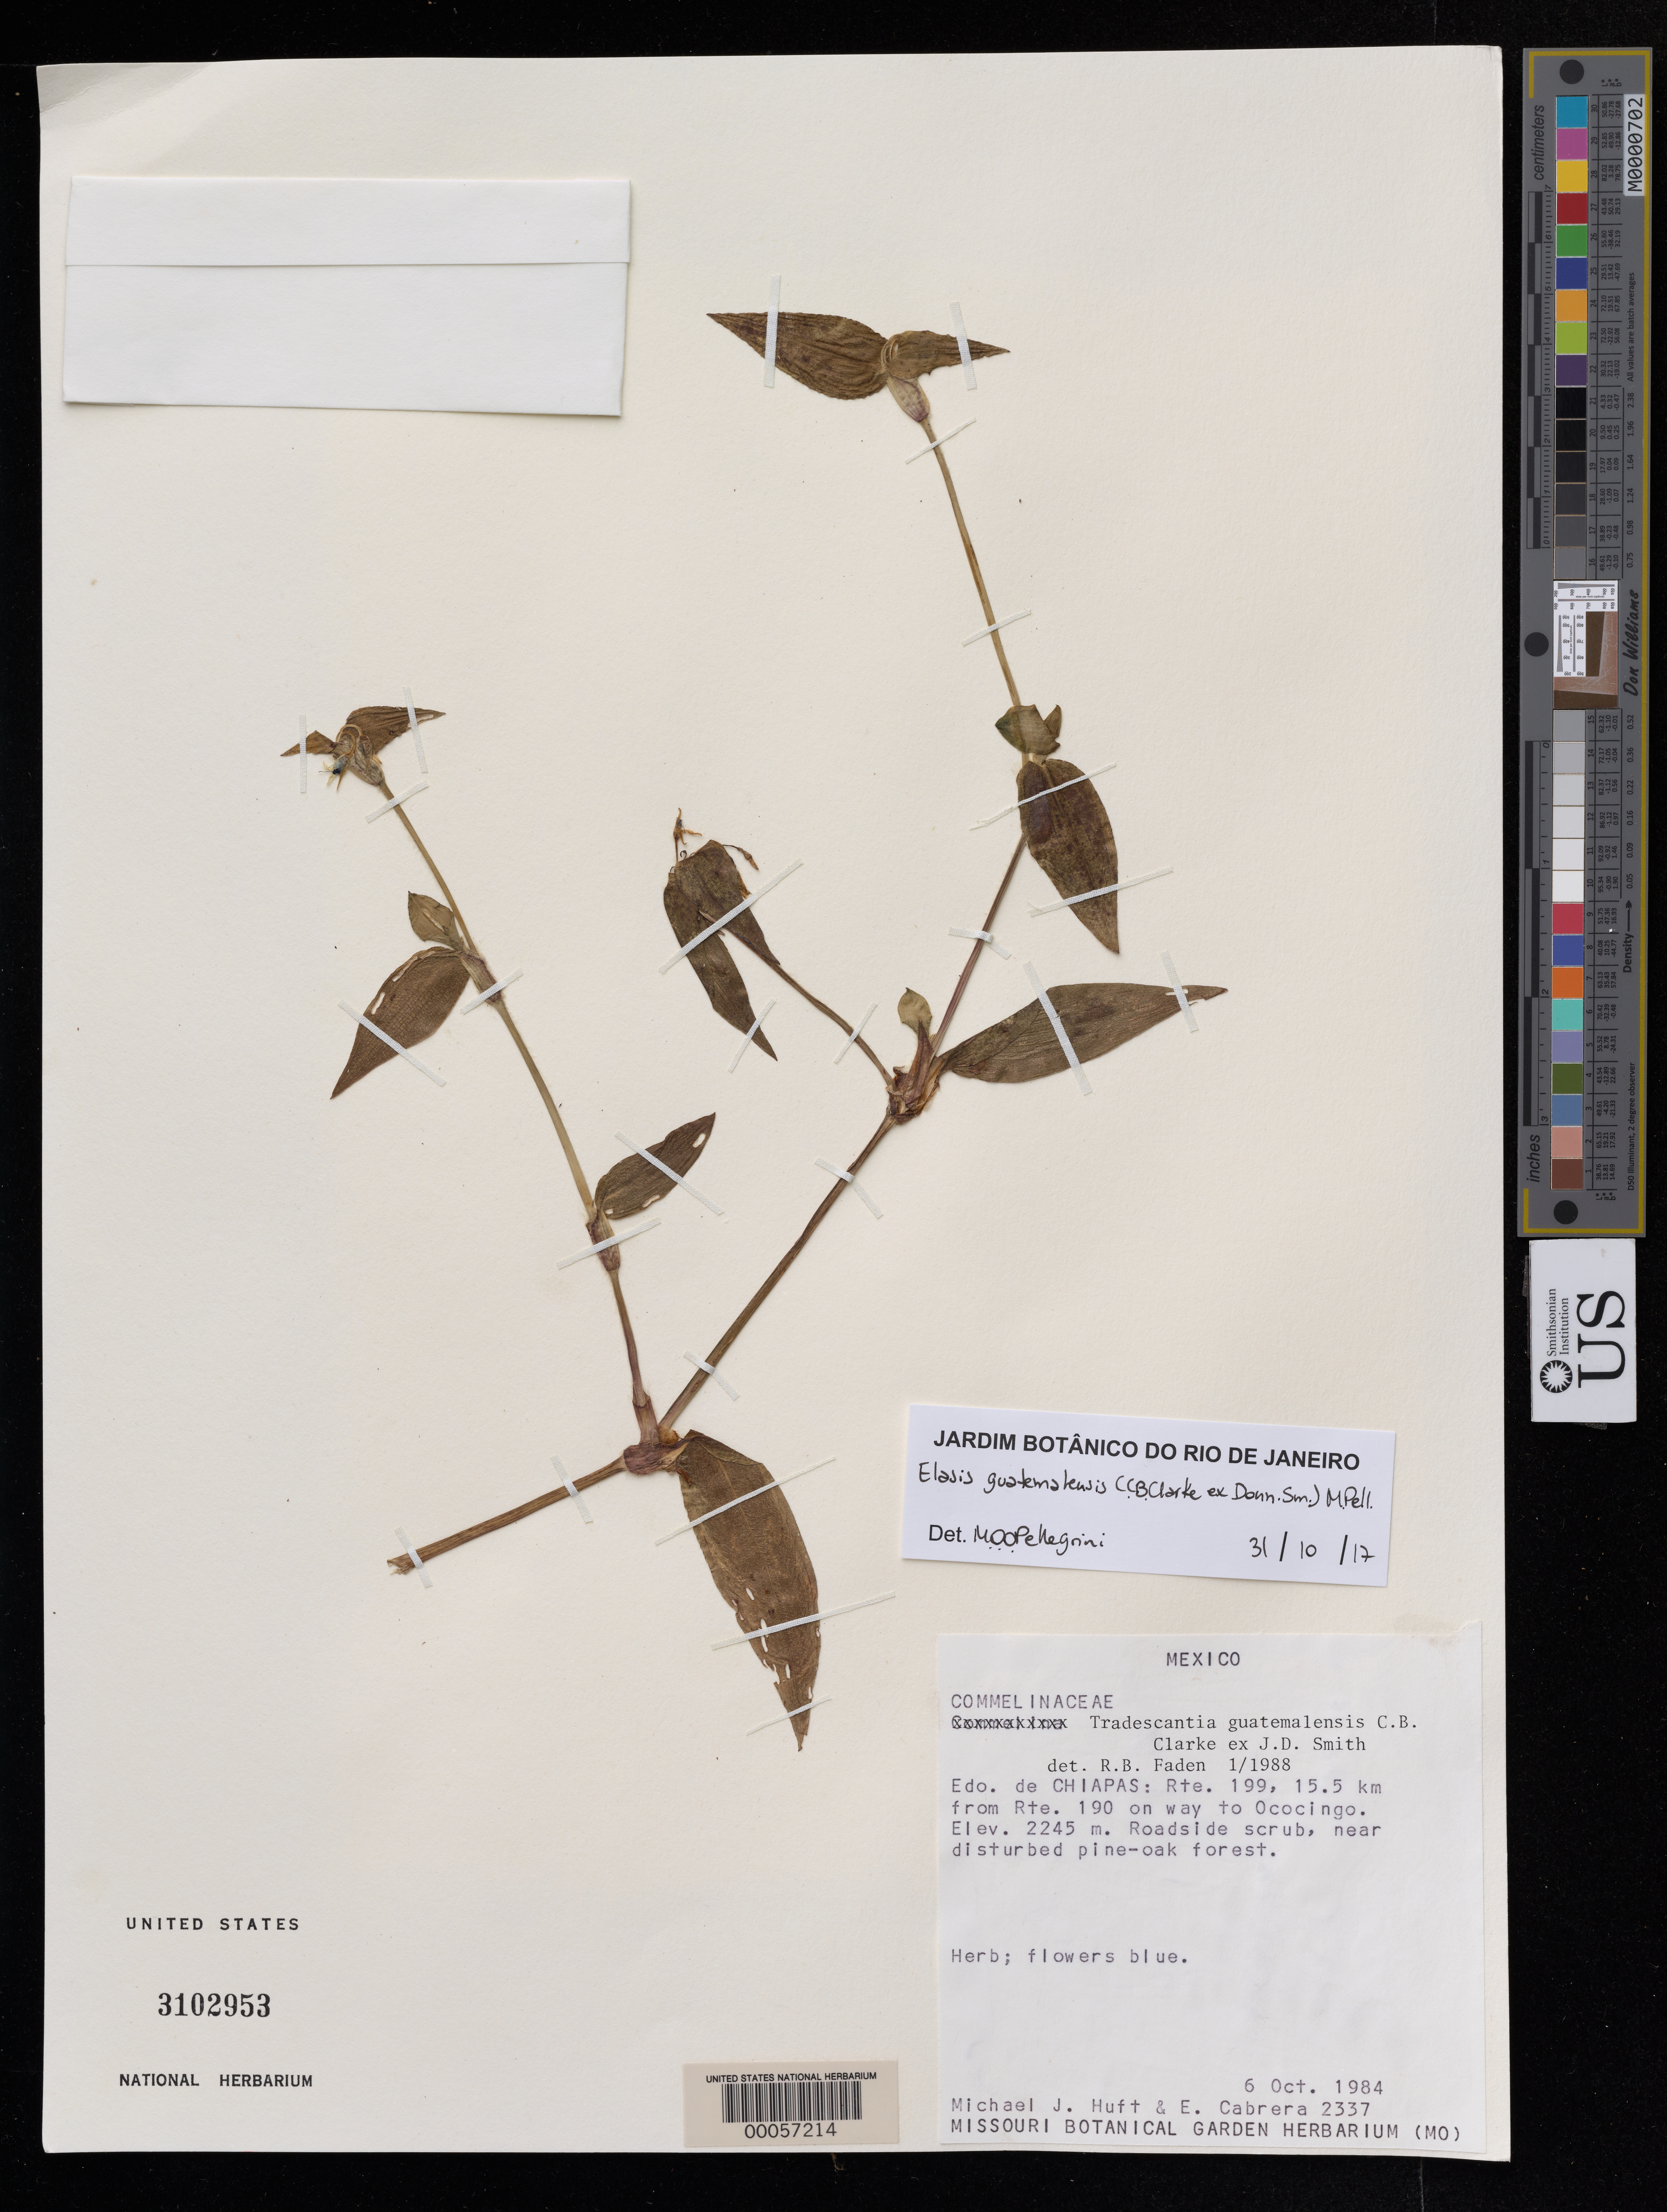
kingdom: Plantae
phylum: Tracheophyta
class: Liliopsida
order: Commelinales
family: Commelinaceae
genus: Elasis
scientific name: Elasis guatemalensis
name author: (C.B. Clarke ex Donn. Sm.) M. Pell.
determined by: Pellegrini, M. O. de Oliveira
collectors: M. J. Huft & E. Cabrera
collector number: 2337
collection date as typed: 06 Oct 1984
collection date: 1984-10-06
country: Mexico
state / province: Chiapas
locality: Rte 199, 15.5 km from rte 190, on route to Ococingo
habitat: Roadside scrup near disturbed pine oak forest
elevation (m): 2245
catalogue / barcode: US 3102953